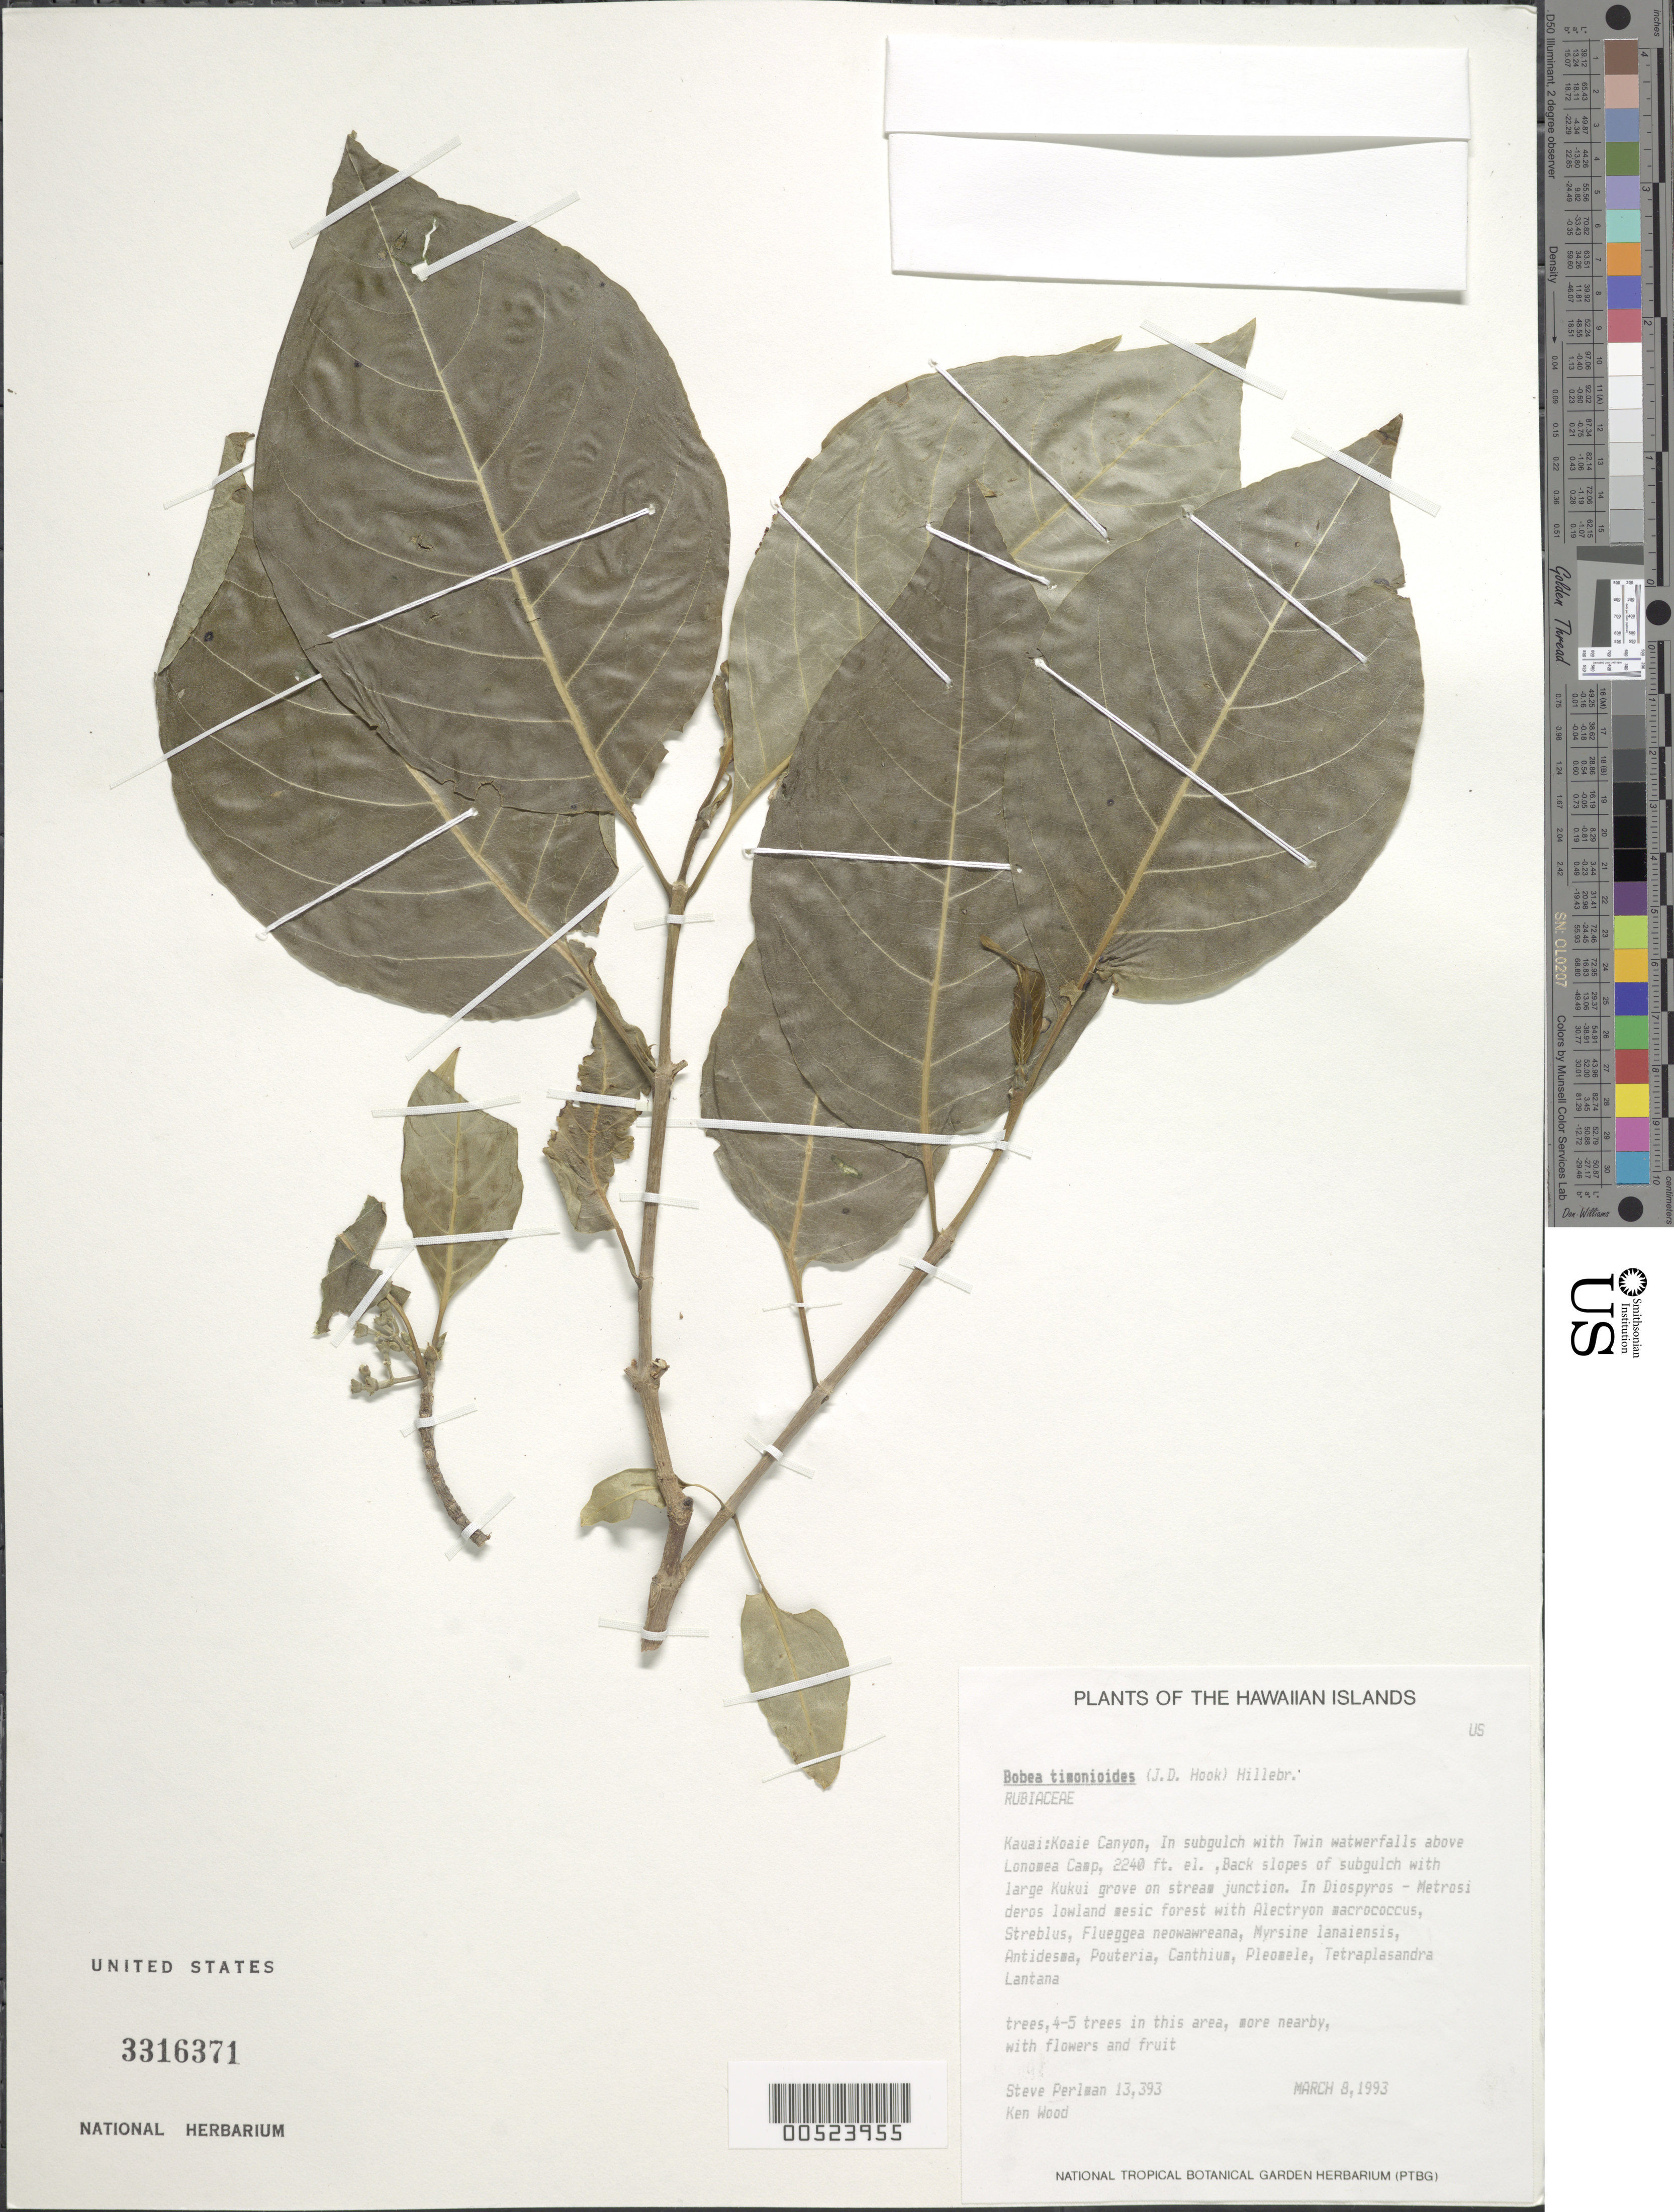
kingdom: Plantae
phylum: Tracheophyta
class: Magnoliopsida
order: Gentianales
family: Rubiaceae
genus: Bobea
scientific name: Bobea timonioides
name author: (Hook. f.) Hillebr.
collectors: S. P. Perlman & K. Wood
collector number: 13393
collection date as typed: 8 Mar 1993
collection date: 1993-03-08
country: United States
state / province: Hawaii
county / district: Kauai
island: Kaua'i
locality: Koaie Canyon, in subgulch with Twin waterfalls above Lonomea Camp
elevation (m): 683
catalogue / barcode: US 3316371